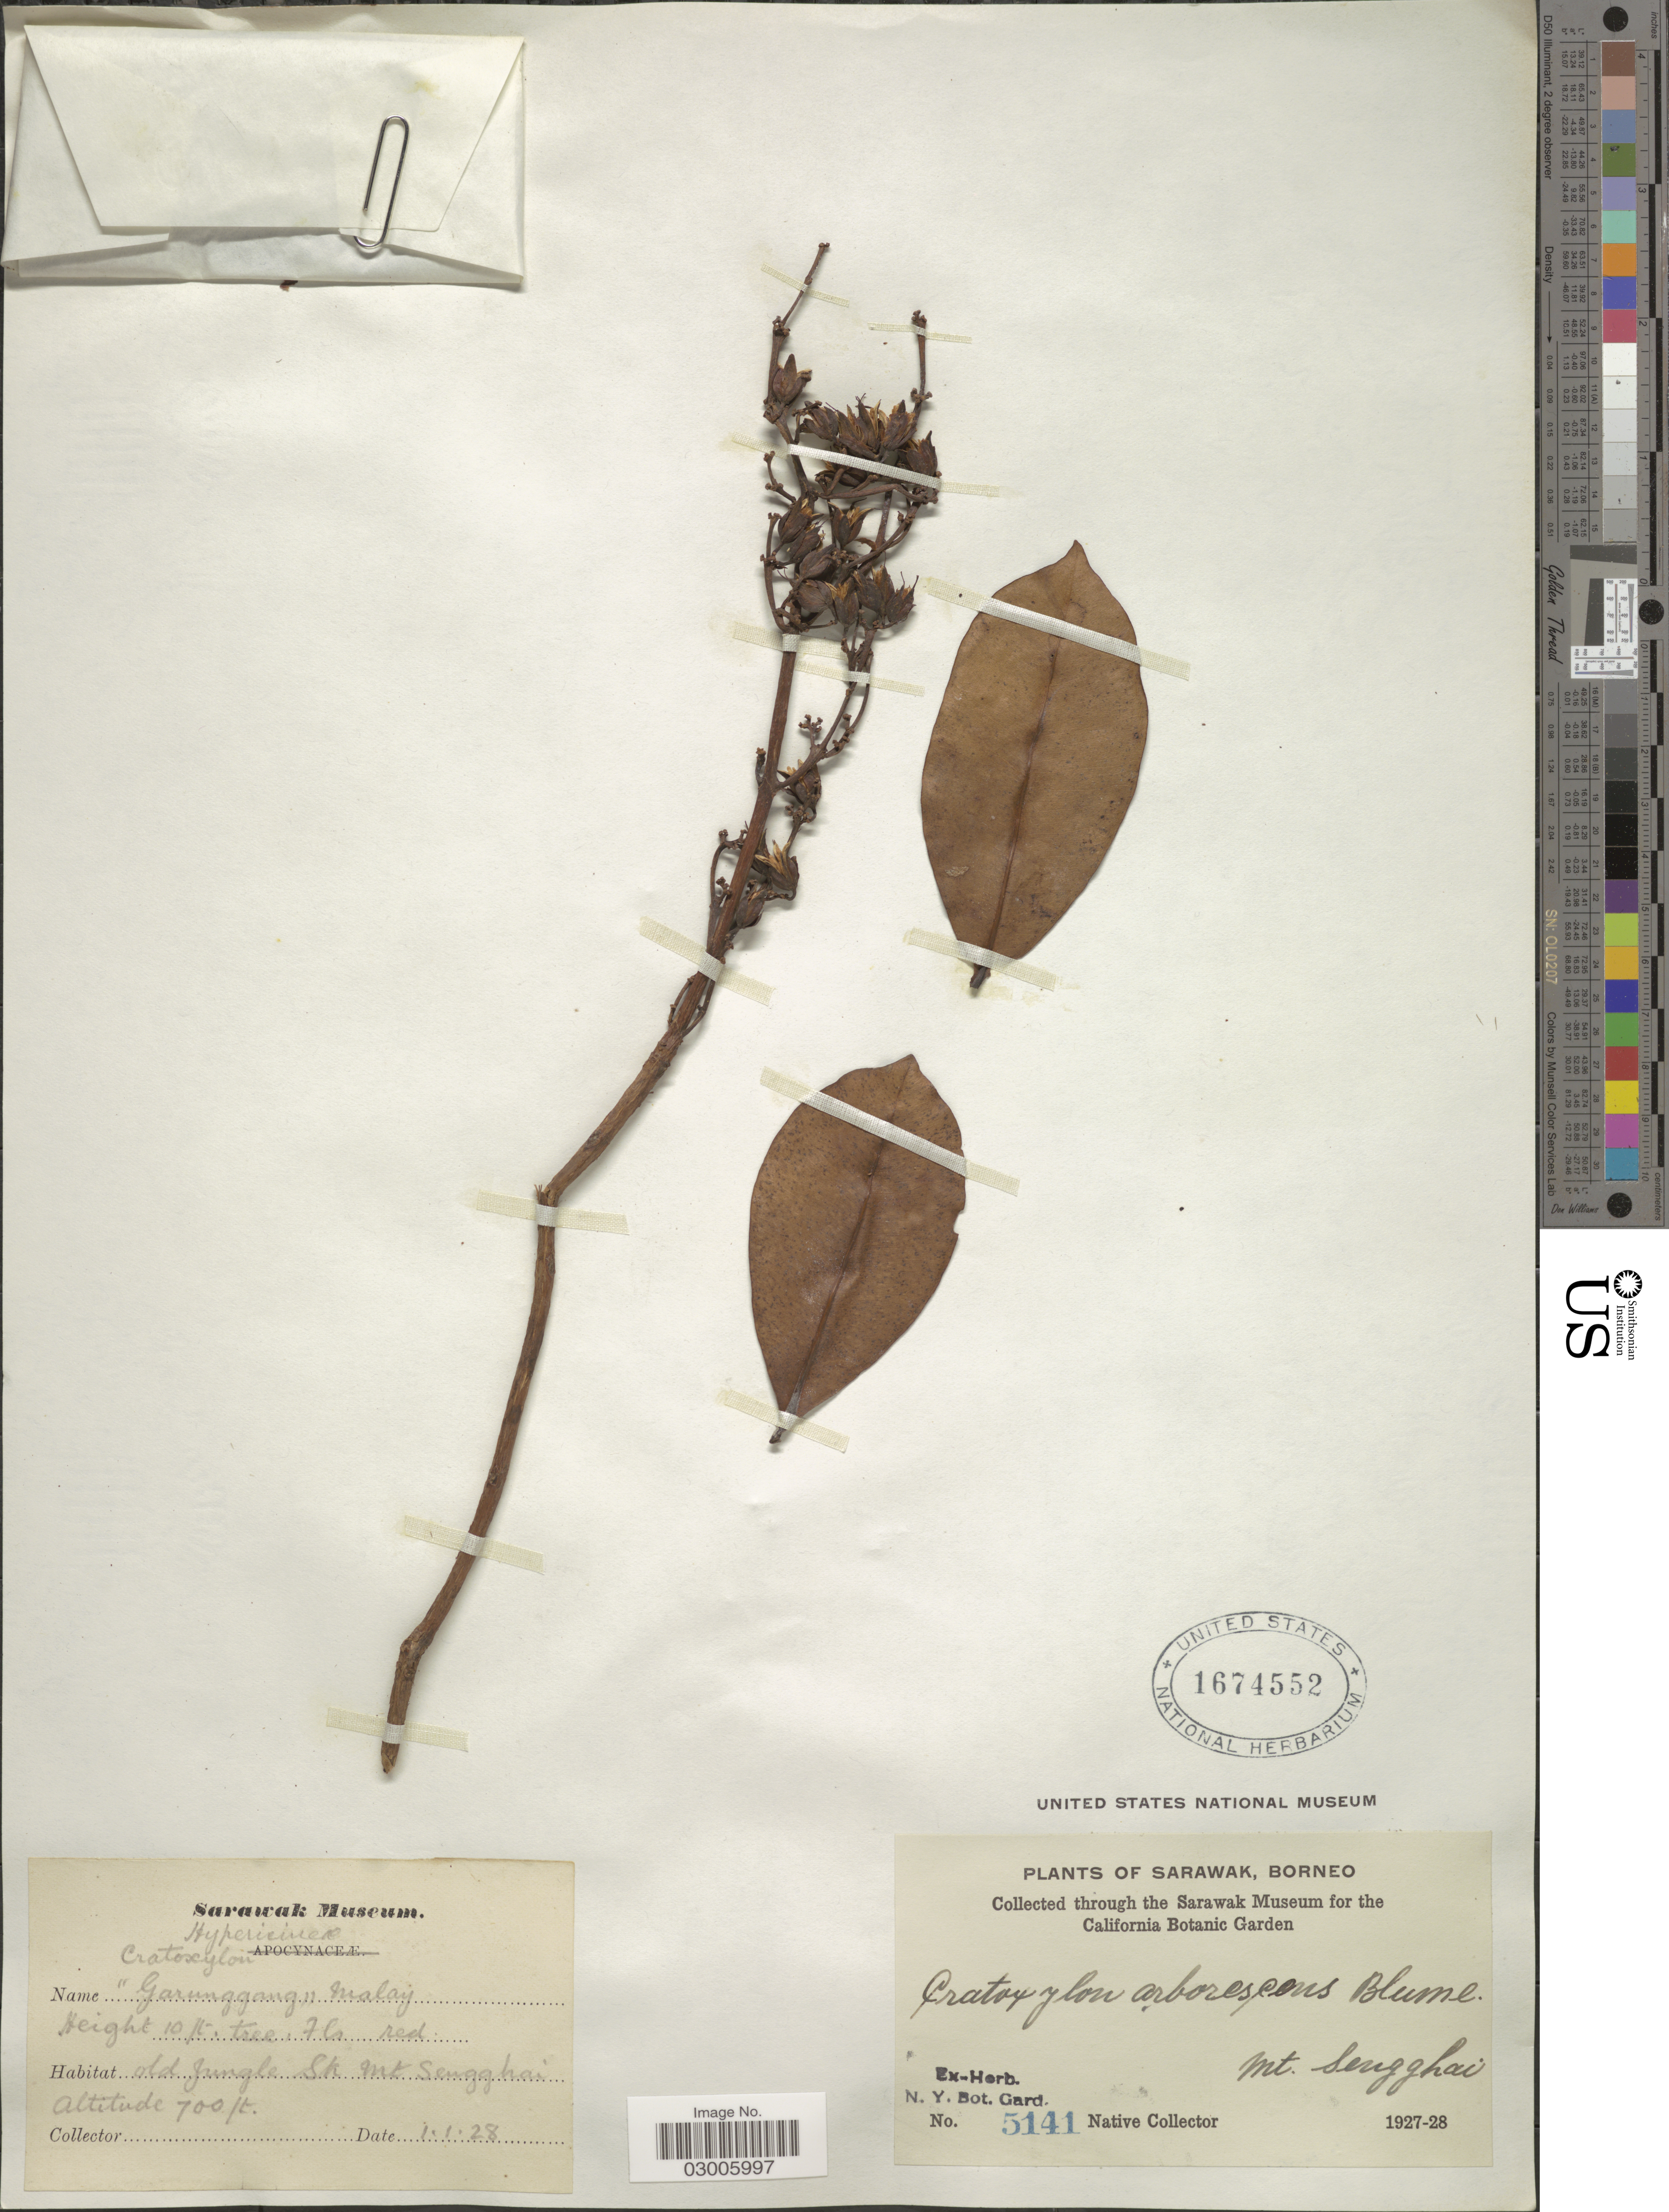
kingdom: Plantae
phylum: Tracheophyta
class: Magnoliopsida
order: Malpighiales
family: Hypericaceae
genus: Cratoxylum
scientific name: Cratoxylum arborescens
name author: (Vahl) Blume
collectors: Native collector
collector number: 5141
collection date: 1928-01-01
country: Malaysia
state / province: Sarawak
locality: Borneo. Mt. Sengghai. Old Jungle Sk Mt Sengghai.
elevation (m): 213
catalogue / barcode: US 1674552